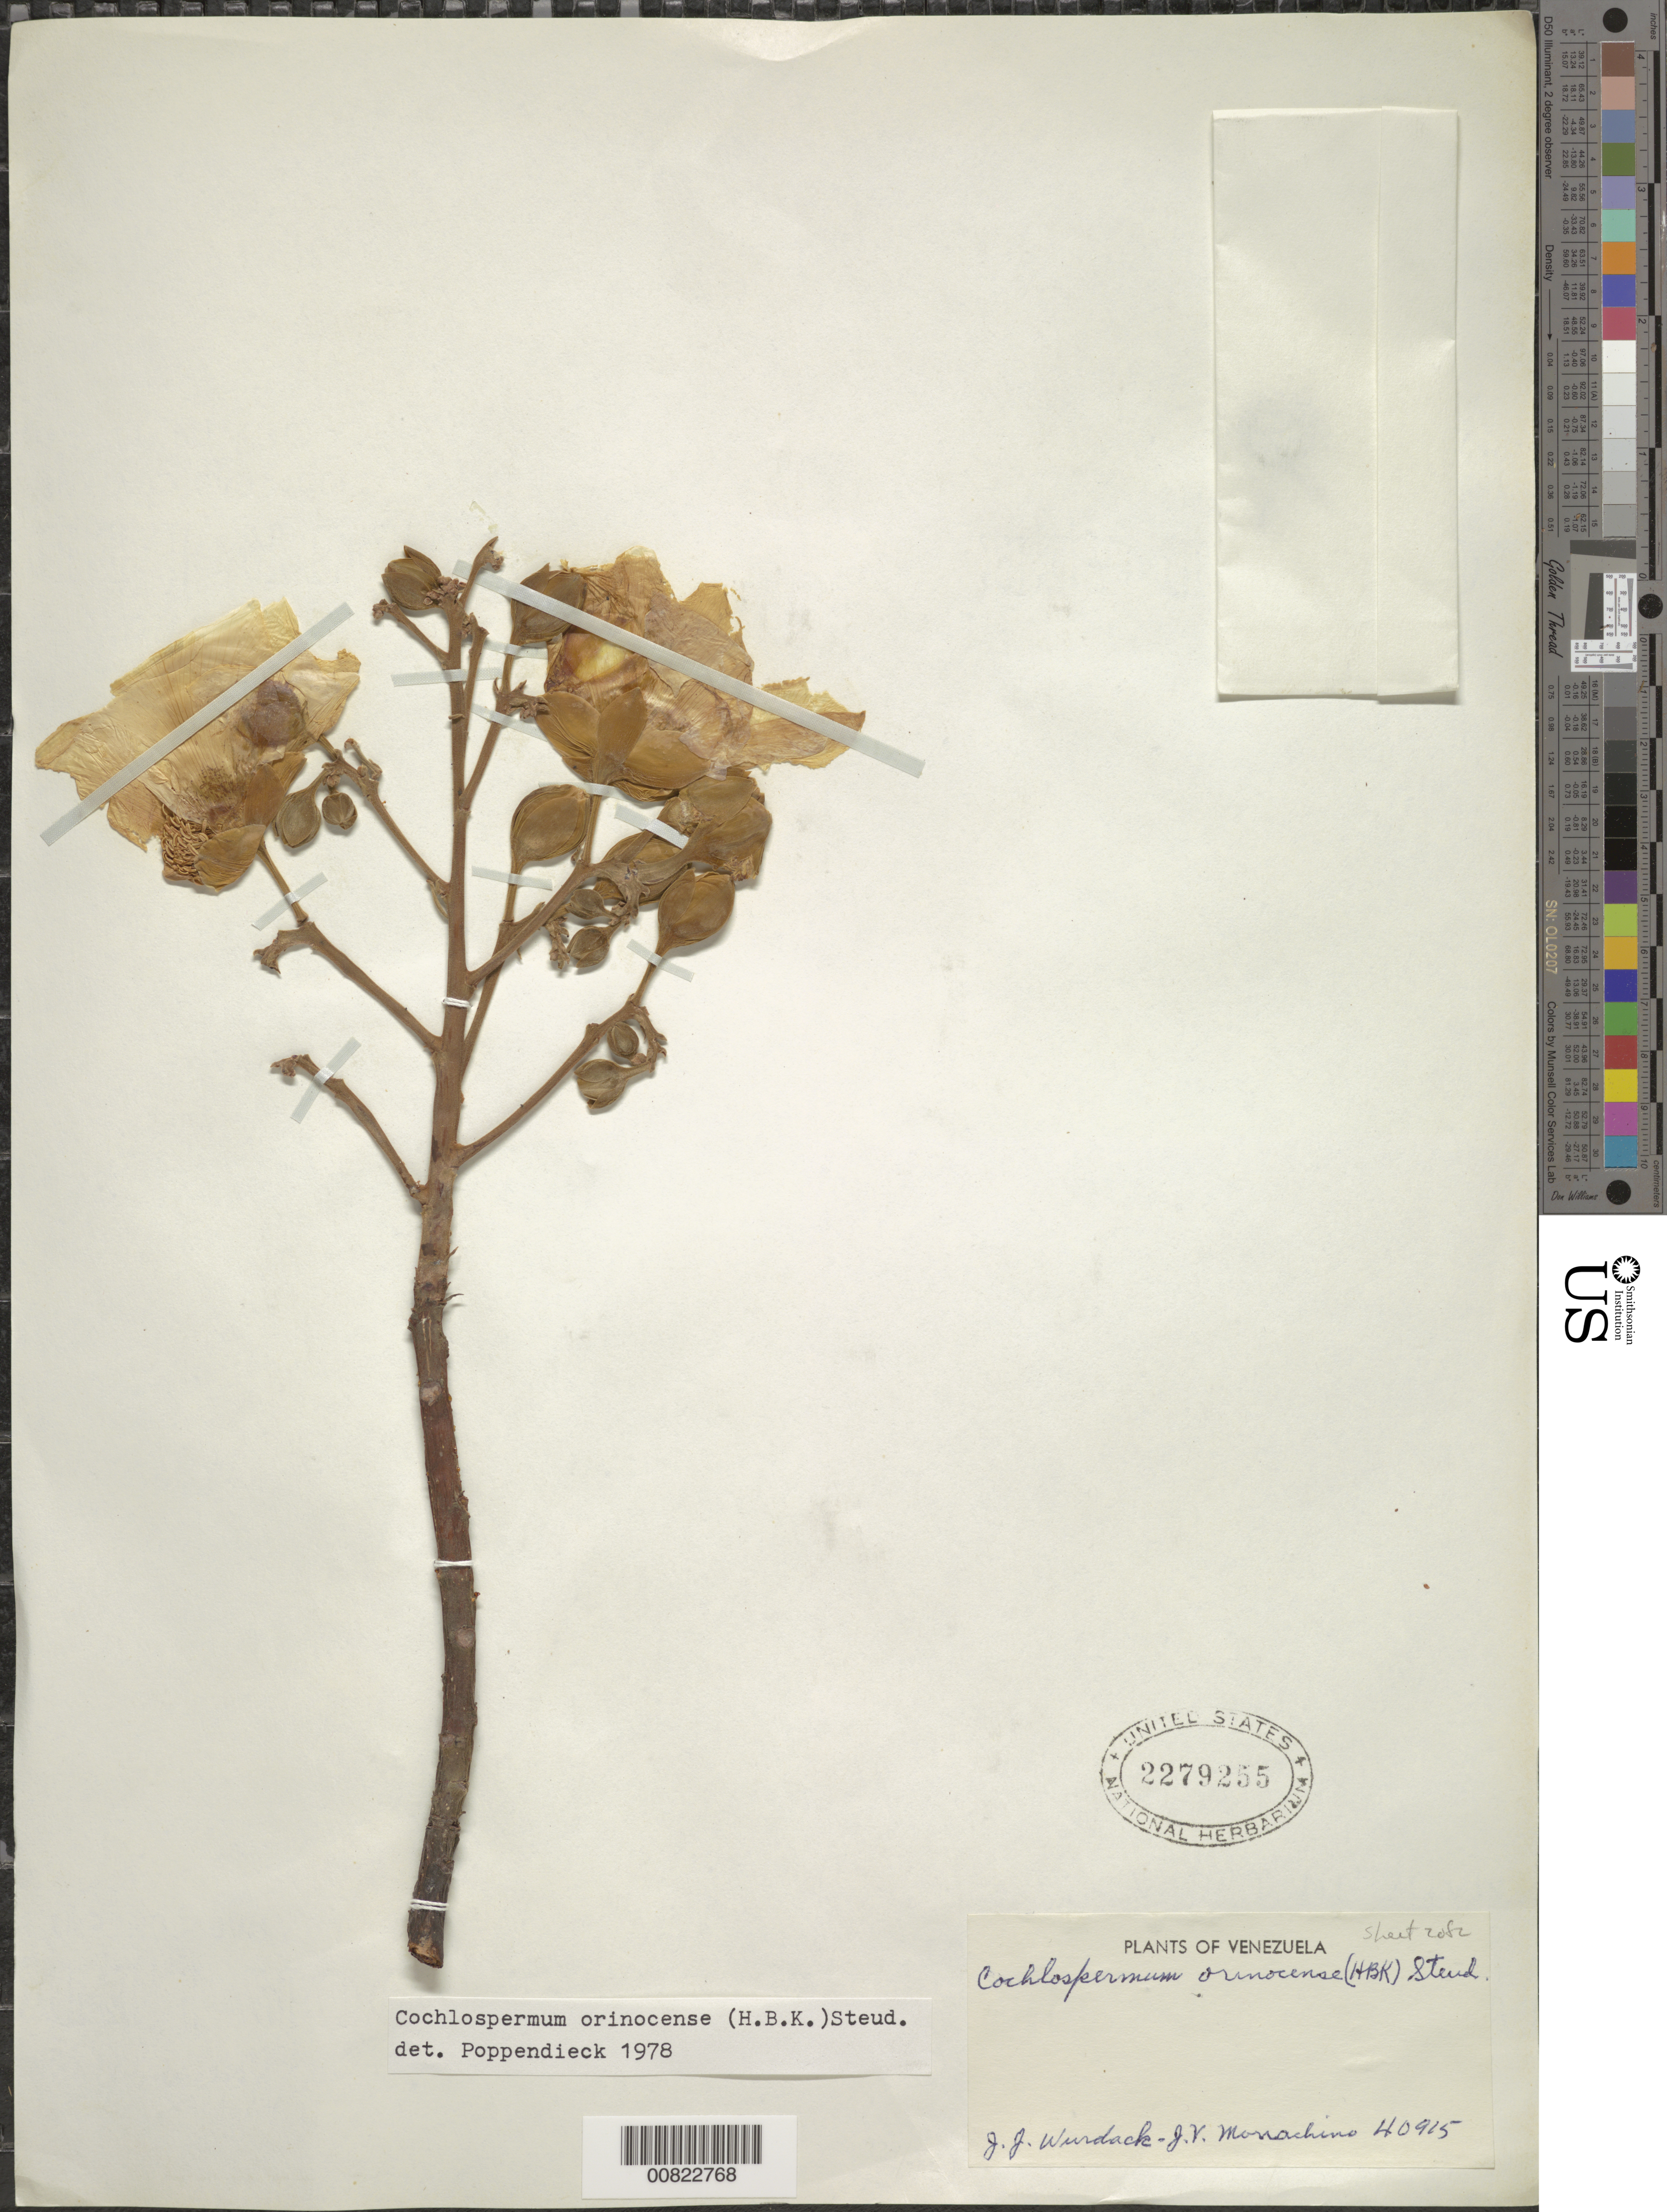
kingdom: Plantae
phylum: Tracheophyta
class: Magnoliopsida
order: Malvales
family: Cochlospermaceae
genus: Cochlospermum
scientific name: Cochlospermum orinocense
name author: (Kunth) Steud.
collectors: J. J. Wurdack & J. V. Monachino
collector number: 40915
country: Venezuela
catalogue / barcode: US 2279255